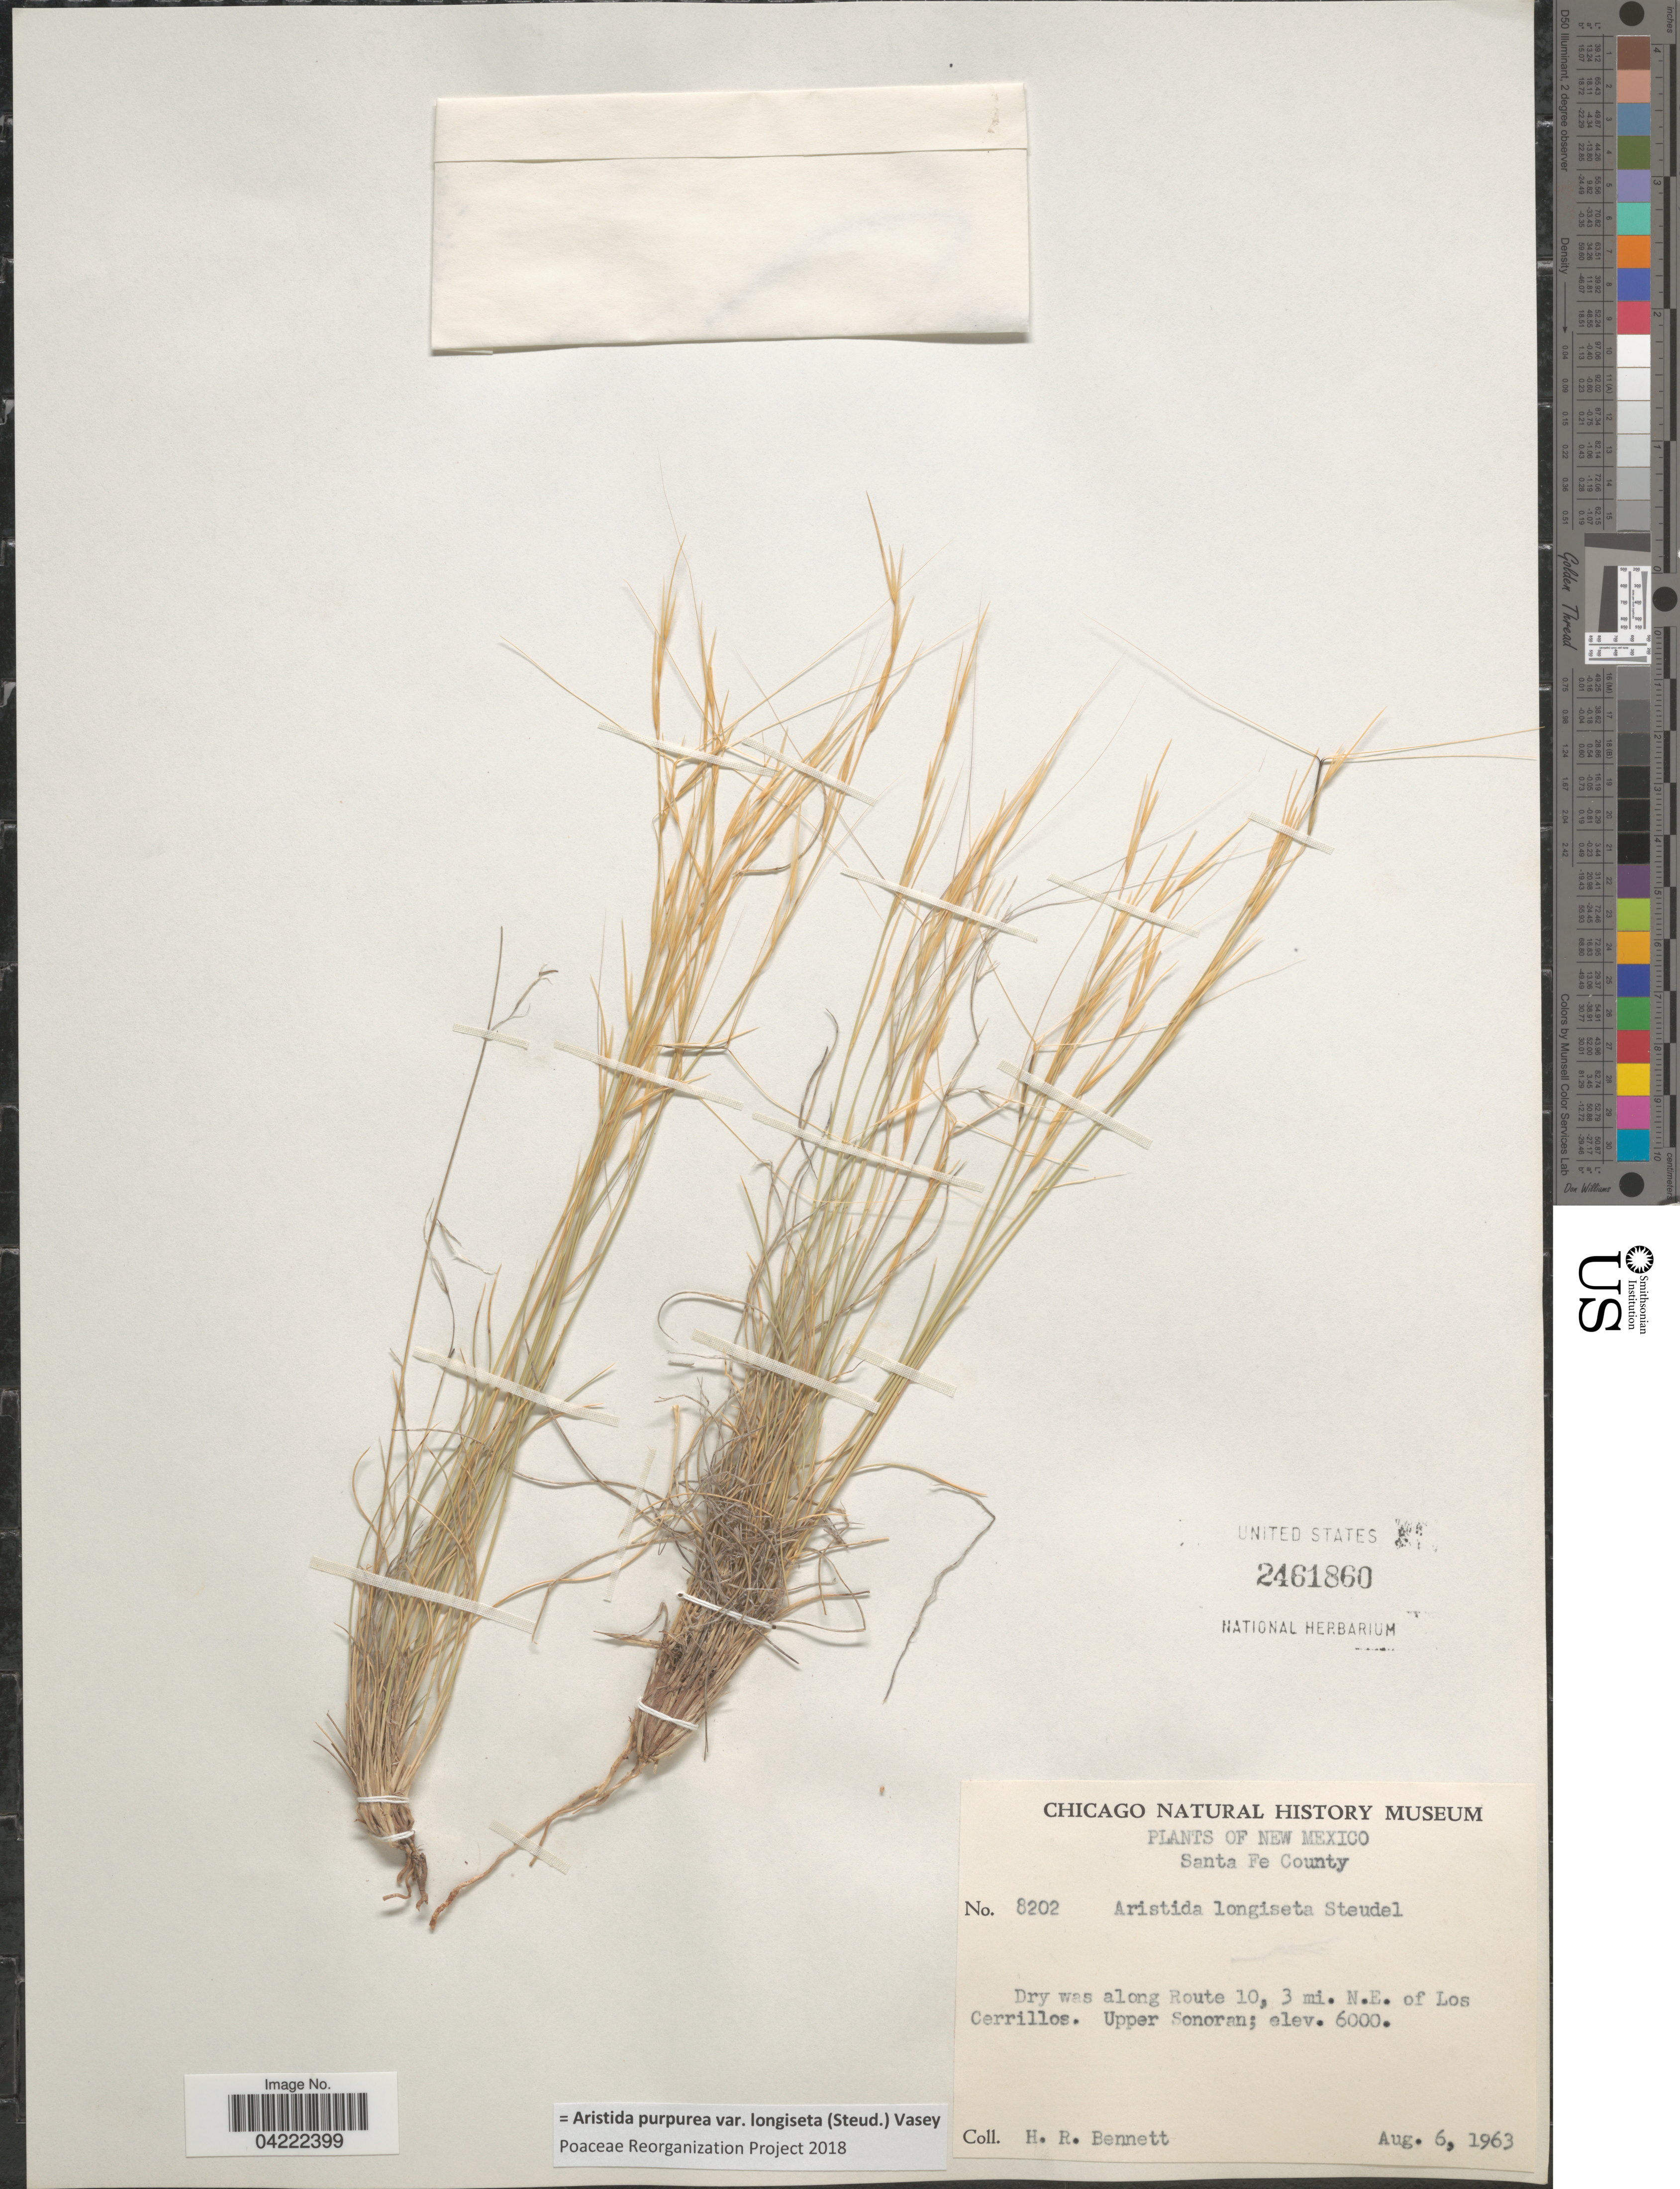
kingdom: Plantae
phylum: Tracheophyta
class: Liliopsida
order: Poales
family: Poaceae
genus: Aristida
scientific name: Aristida purpurea var. longiseta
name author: (Steud.) Vasey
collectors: H. R. Bennett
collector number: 8202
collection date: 1963-08-06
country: United States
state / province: New Mexico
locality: Santa Fe County. Dry was along Route 10, 3 mi. N.E. of Los Cerrillos. Upper Sonoran.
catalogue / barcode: US 2461860